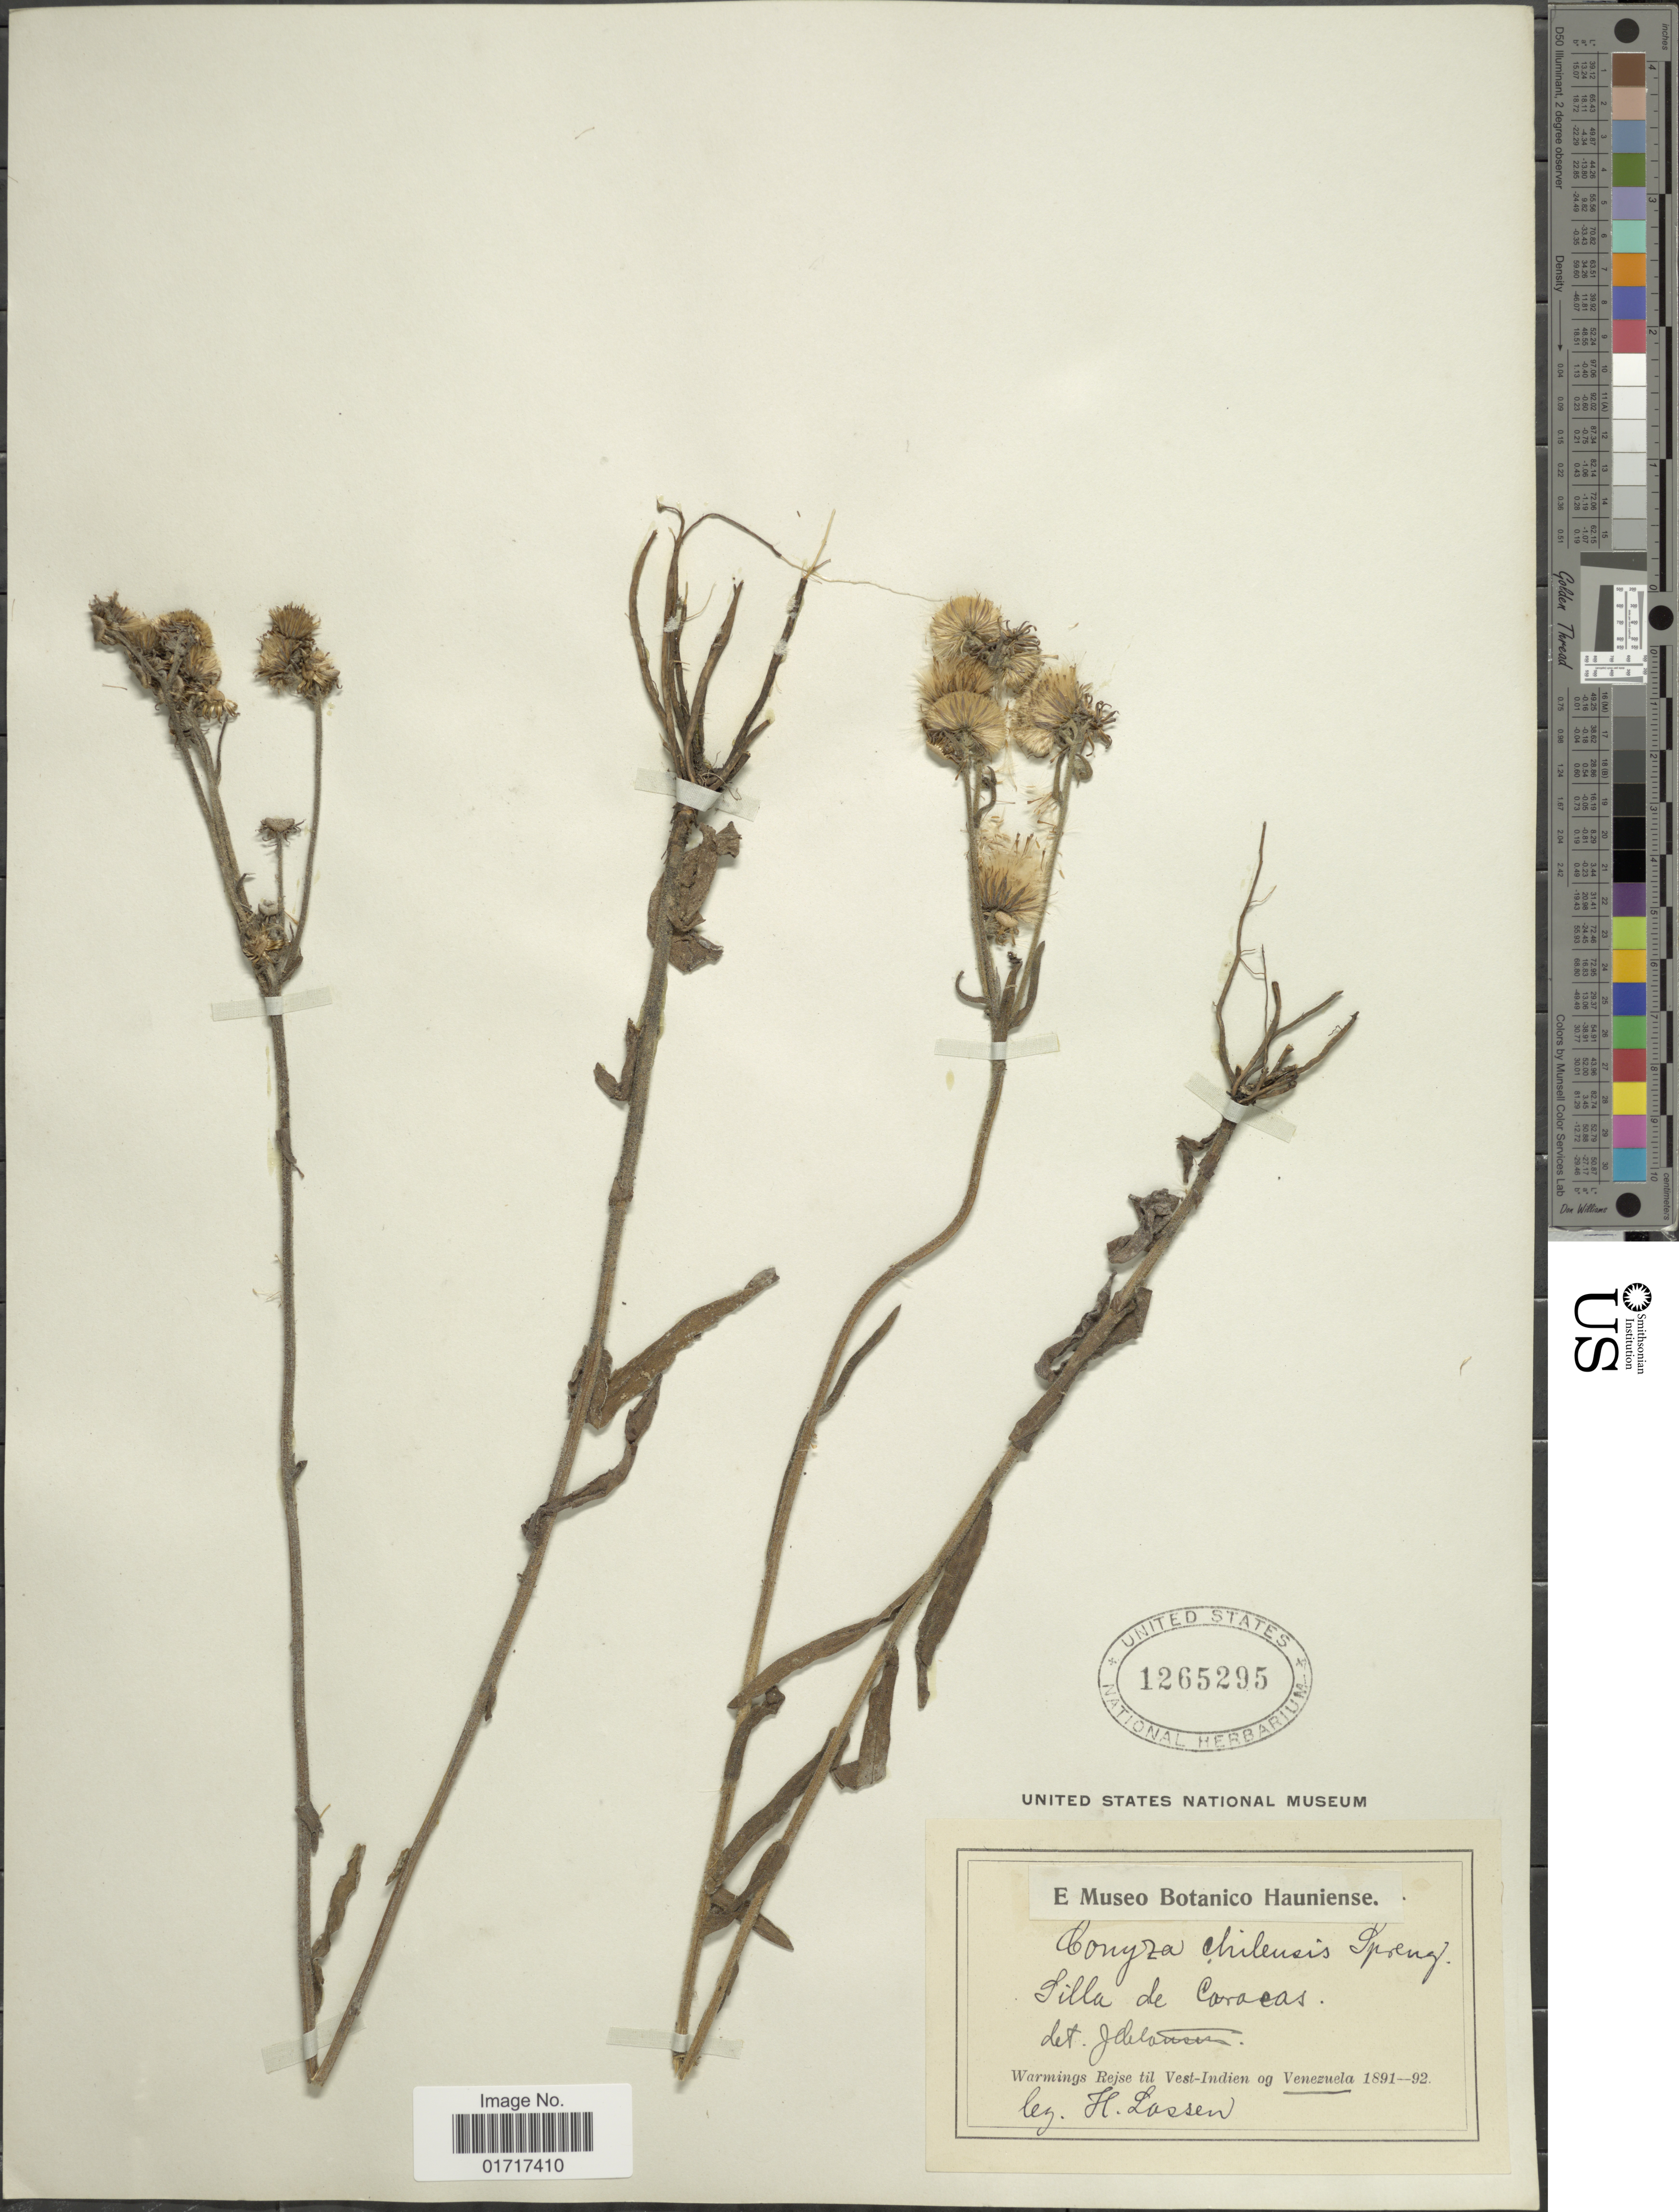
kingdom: Plantae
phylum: Tracheophyta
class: Magnoliopsida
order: Asterales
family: Asteraceae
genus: Conyza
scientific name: Conyza primulaefolia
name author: (Lam.) Cuatrec. & Lourteig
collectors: H. Lassen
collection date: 1891/1892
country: Venezuela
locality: Venezuela, Silla de Caracas.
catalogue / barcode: US 1265295